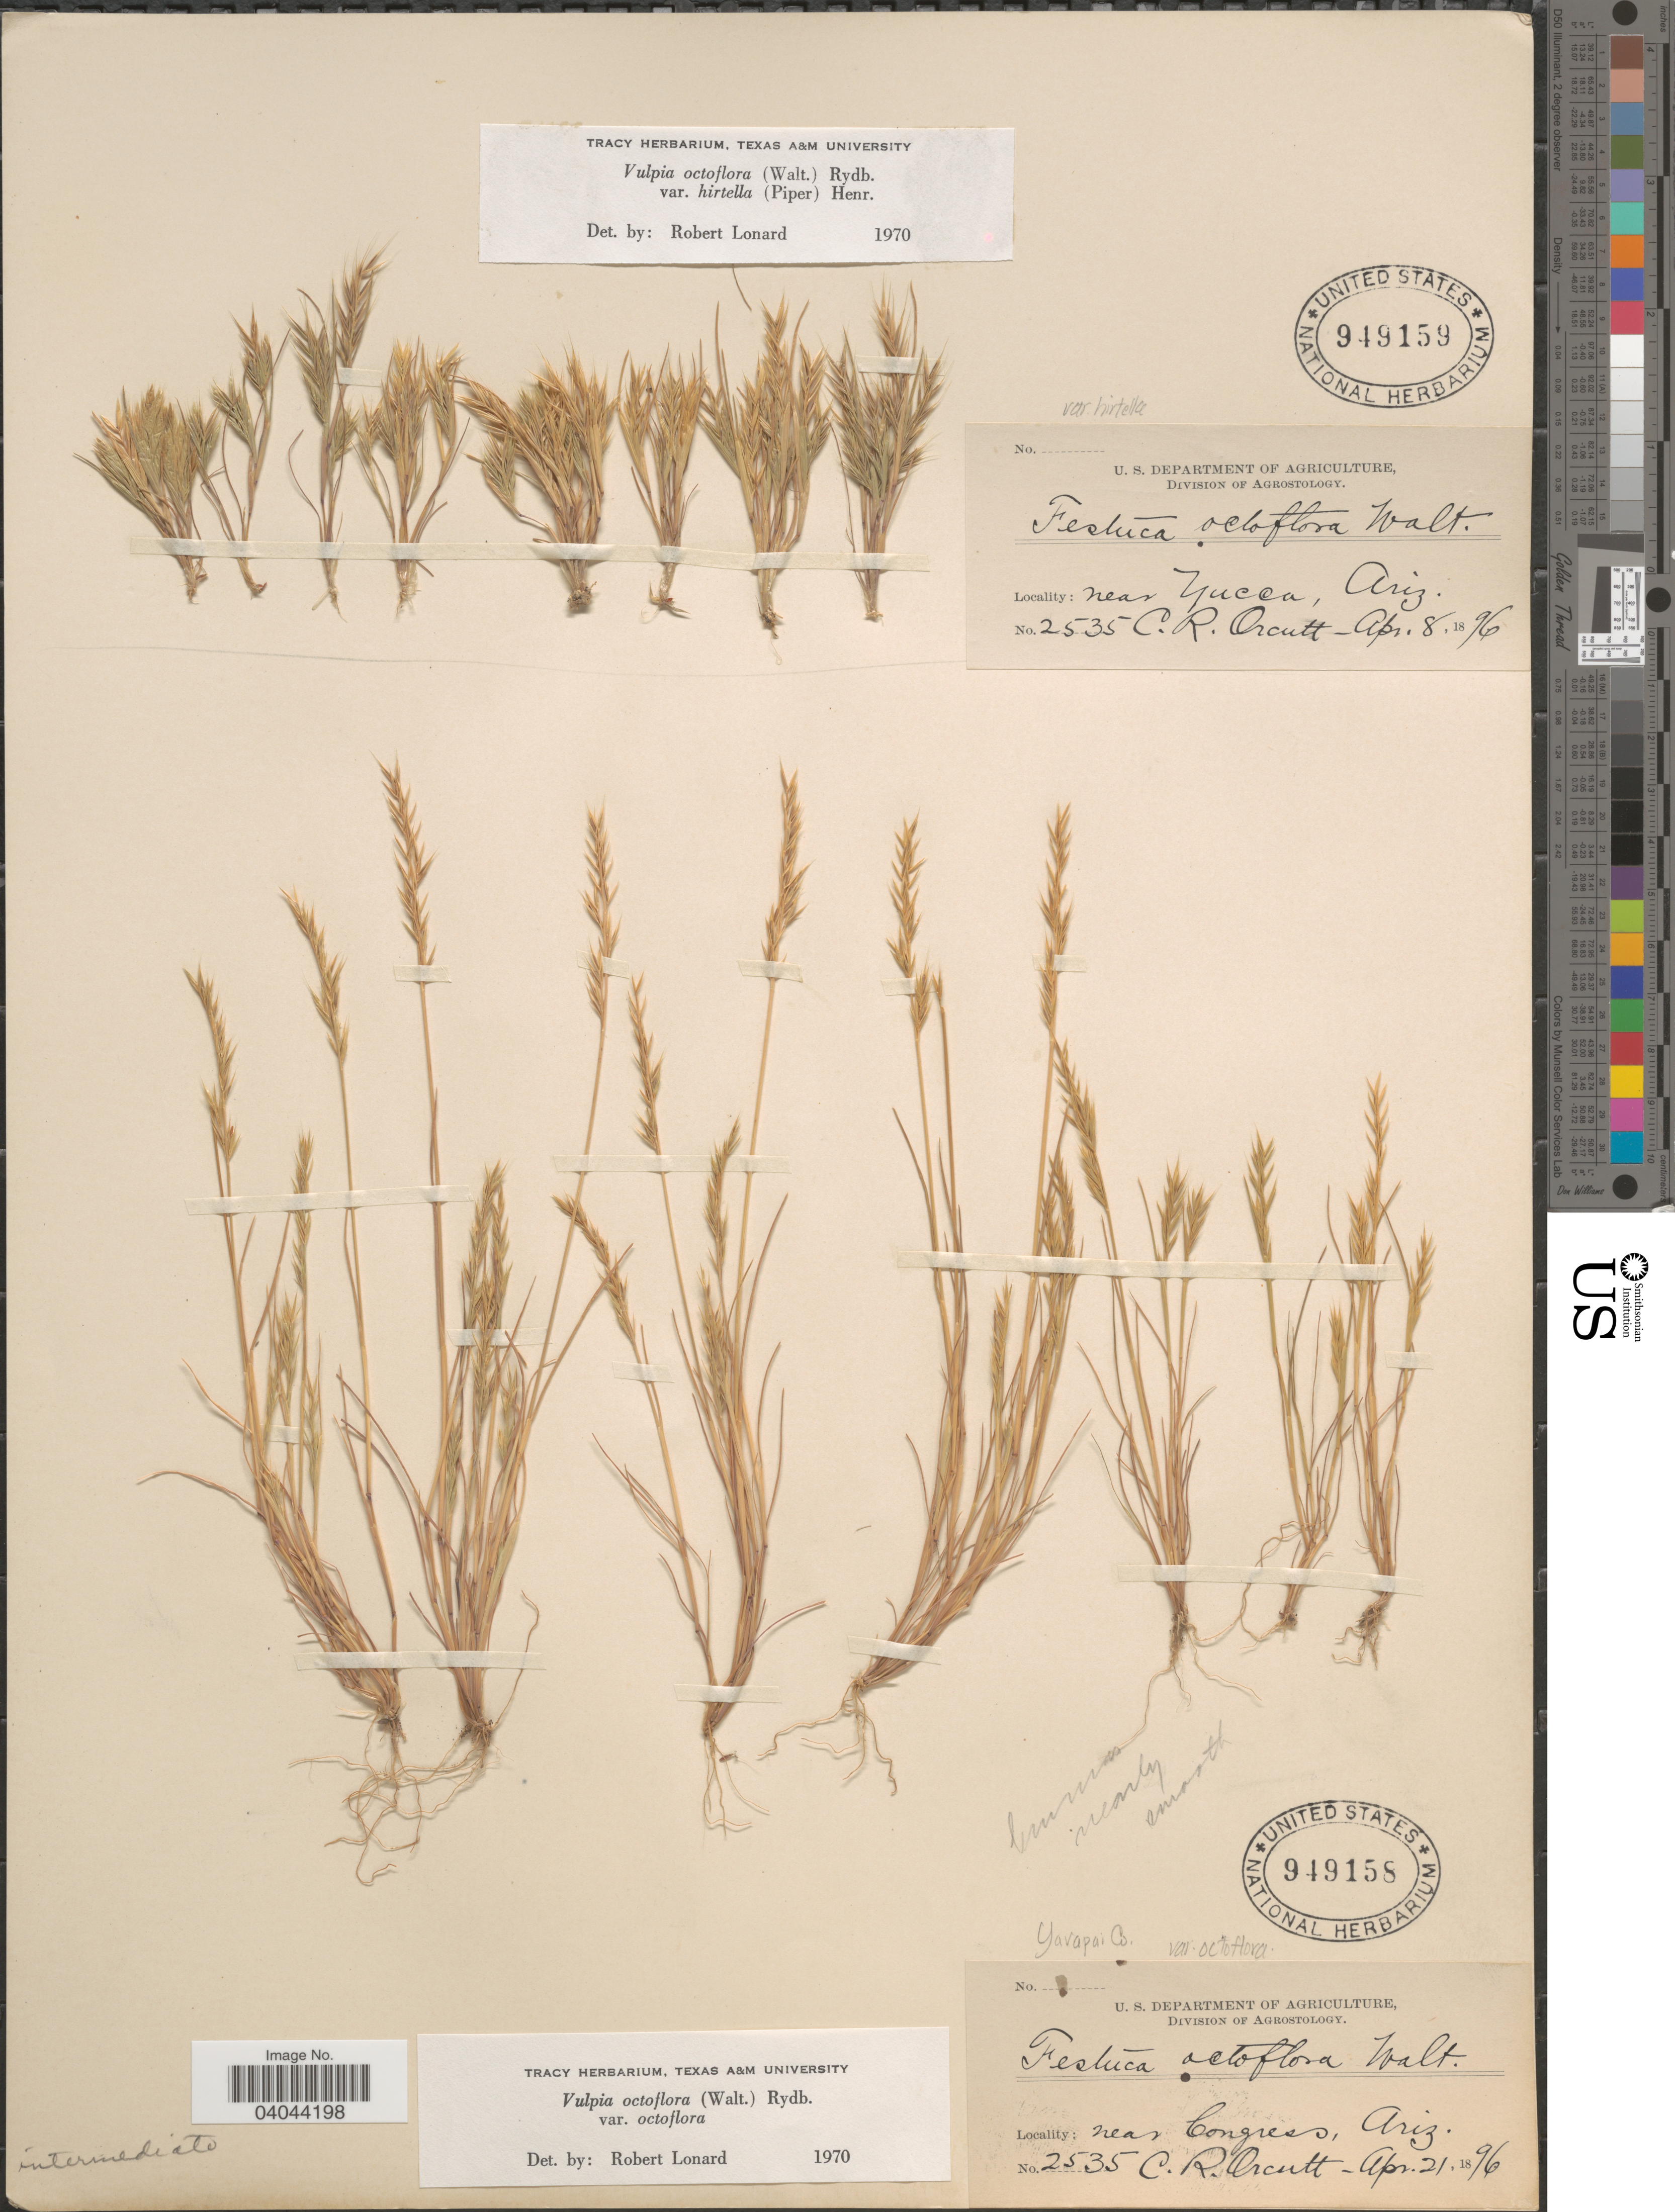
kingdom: Plantae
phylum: Tracheophyta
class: Liliopsida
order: Poales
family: Poaceae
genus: Festuca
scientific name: Festuca octoflora var. octoflora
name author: Walter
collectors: C. R. Orcutt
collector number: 2535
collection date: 1896-04-21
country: United States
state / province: Arizona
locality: Yavapai Co. Near Congress.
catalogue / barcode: US 949158-2